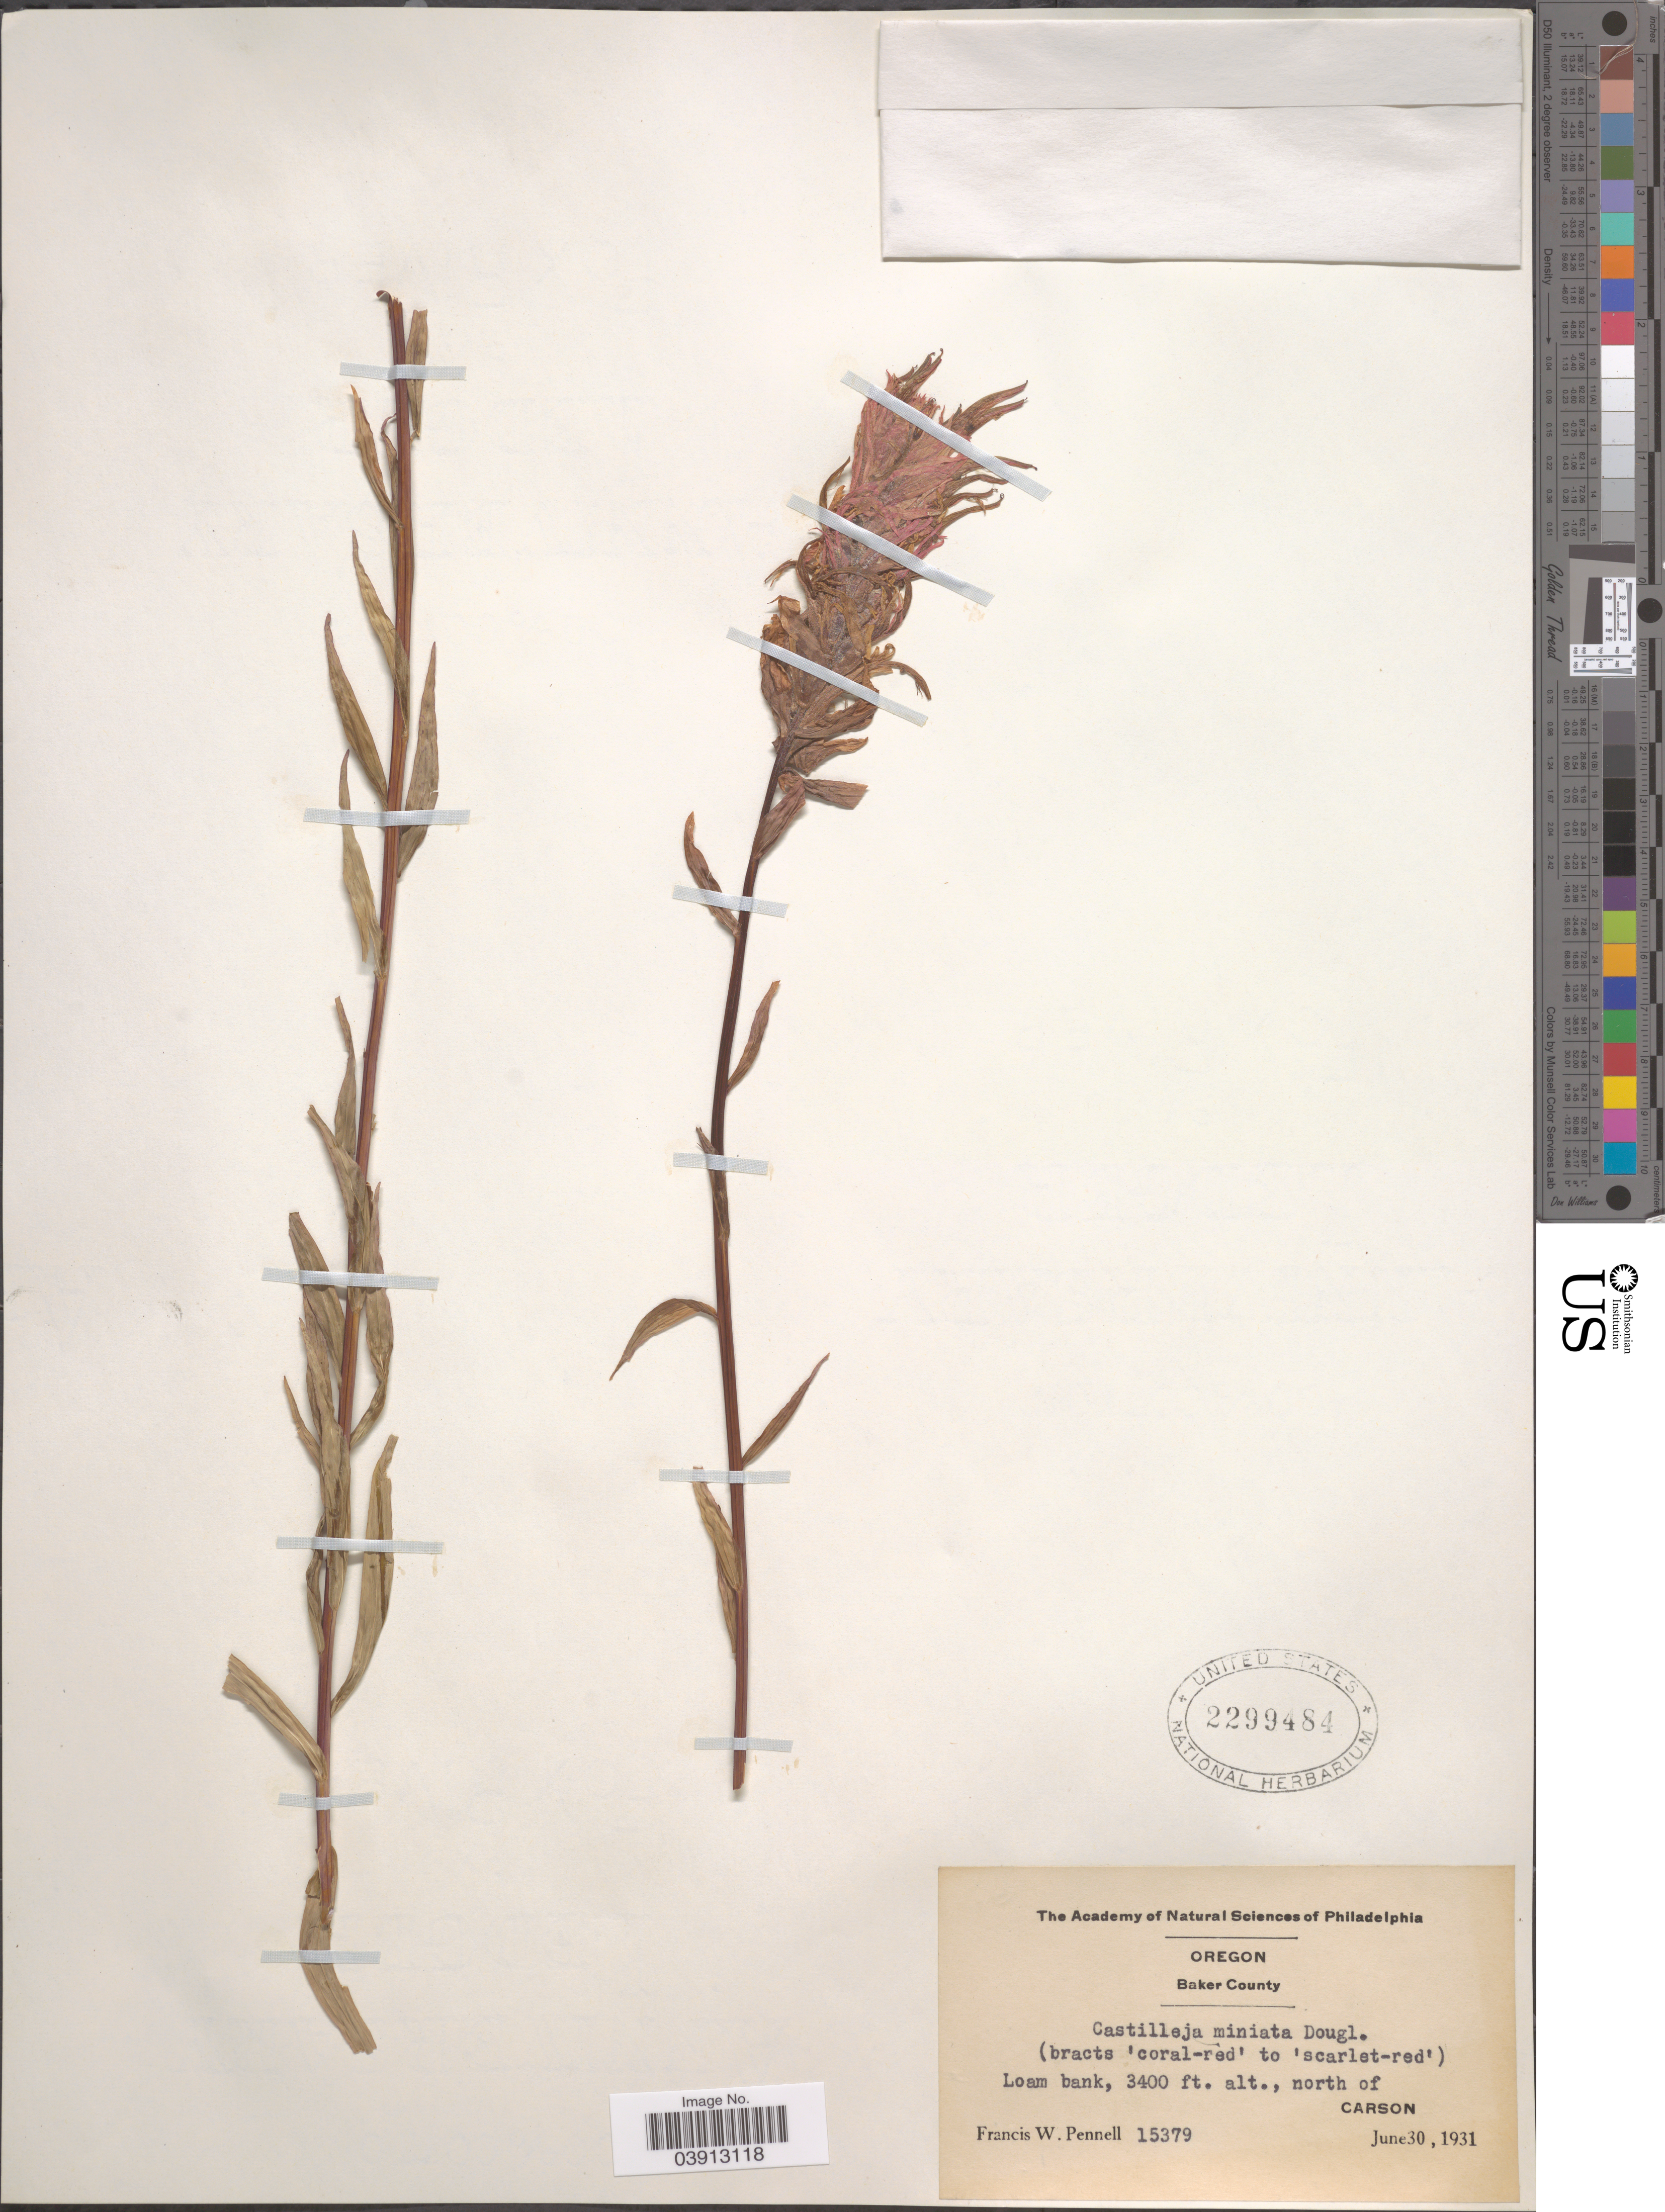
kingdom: Plantae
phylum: Tracheophyta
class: Magnoliopsida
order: Lamiales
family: Orobanchaceae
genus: Castilleja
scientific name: Castilleja miniata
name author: Douglas ex Hook.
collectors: F. W. Pennell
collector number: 15379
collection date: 1931-06-30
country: United States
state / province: Oregon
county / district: Baker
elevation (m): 1036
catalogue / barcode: US 2299484